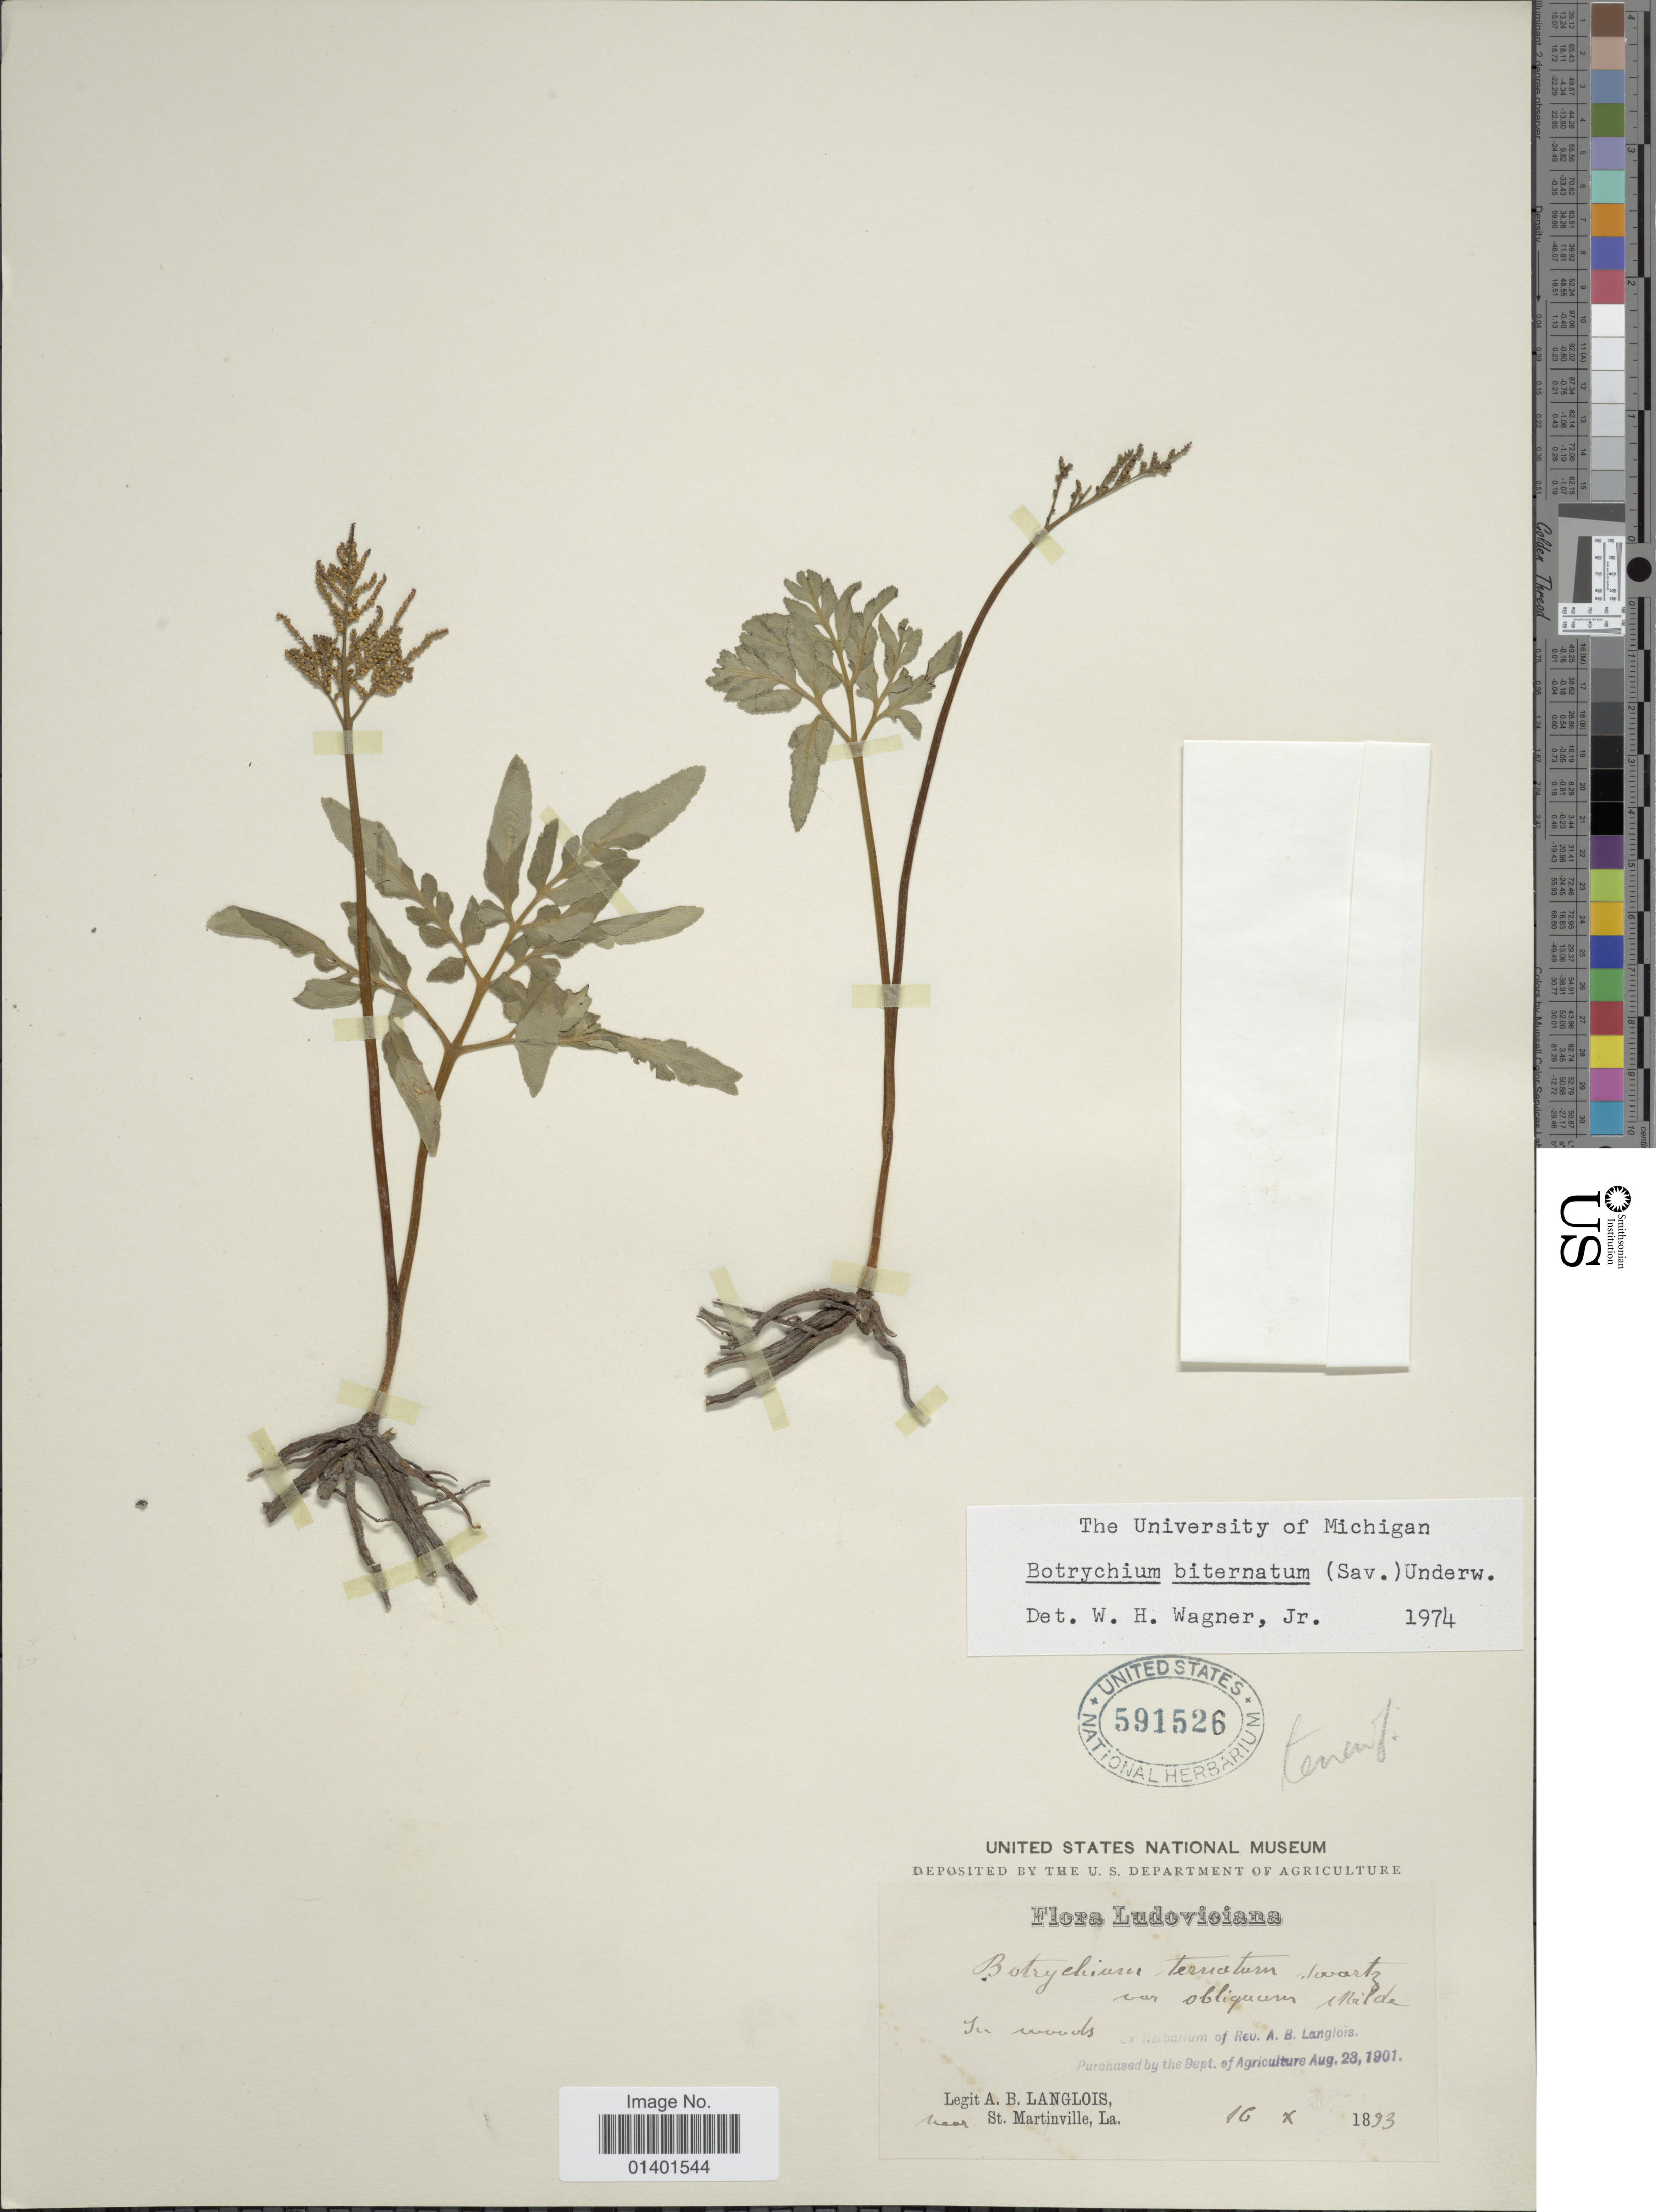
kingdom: Plantae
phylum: Tracheophyta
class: Polypodiopsida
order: Ophioglossales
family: Ophioglossaceae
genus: Botrychium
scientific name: Botrychium biternatum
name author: (Sav.) Underw.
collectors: A. Langlois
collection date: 1893-10-16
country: United States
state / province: Louisiana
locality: Ludoviciana, in woods, St. Martinville, La.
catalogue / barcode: US 591526